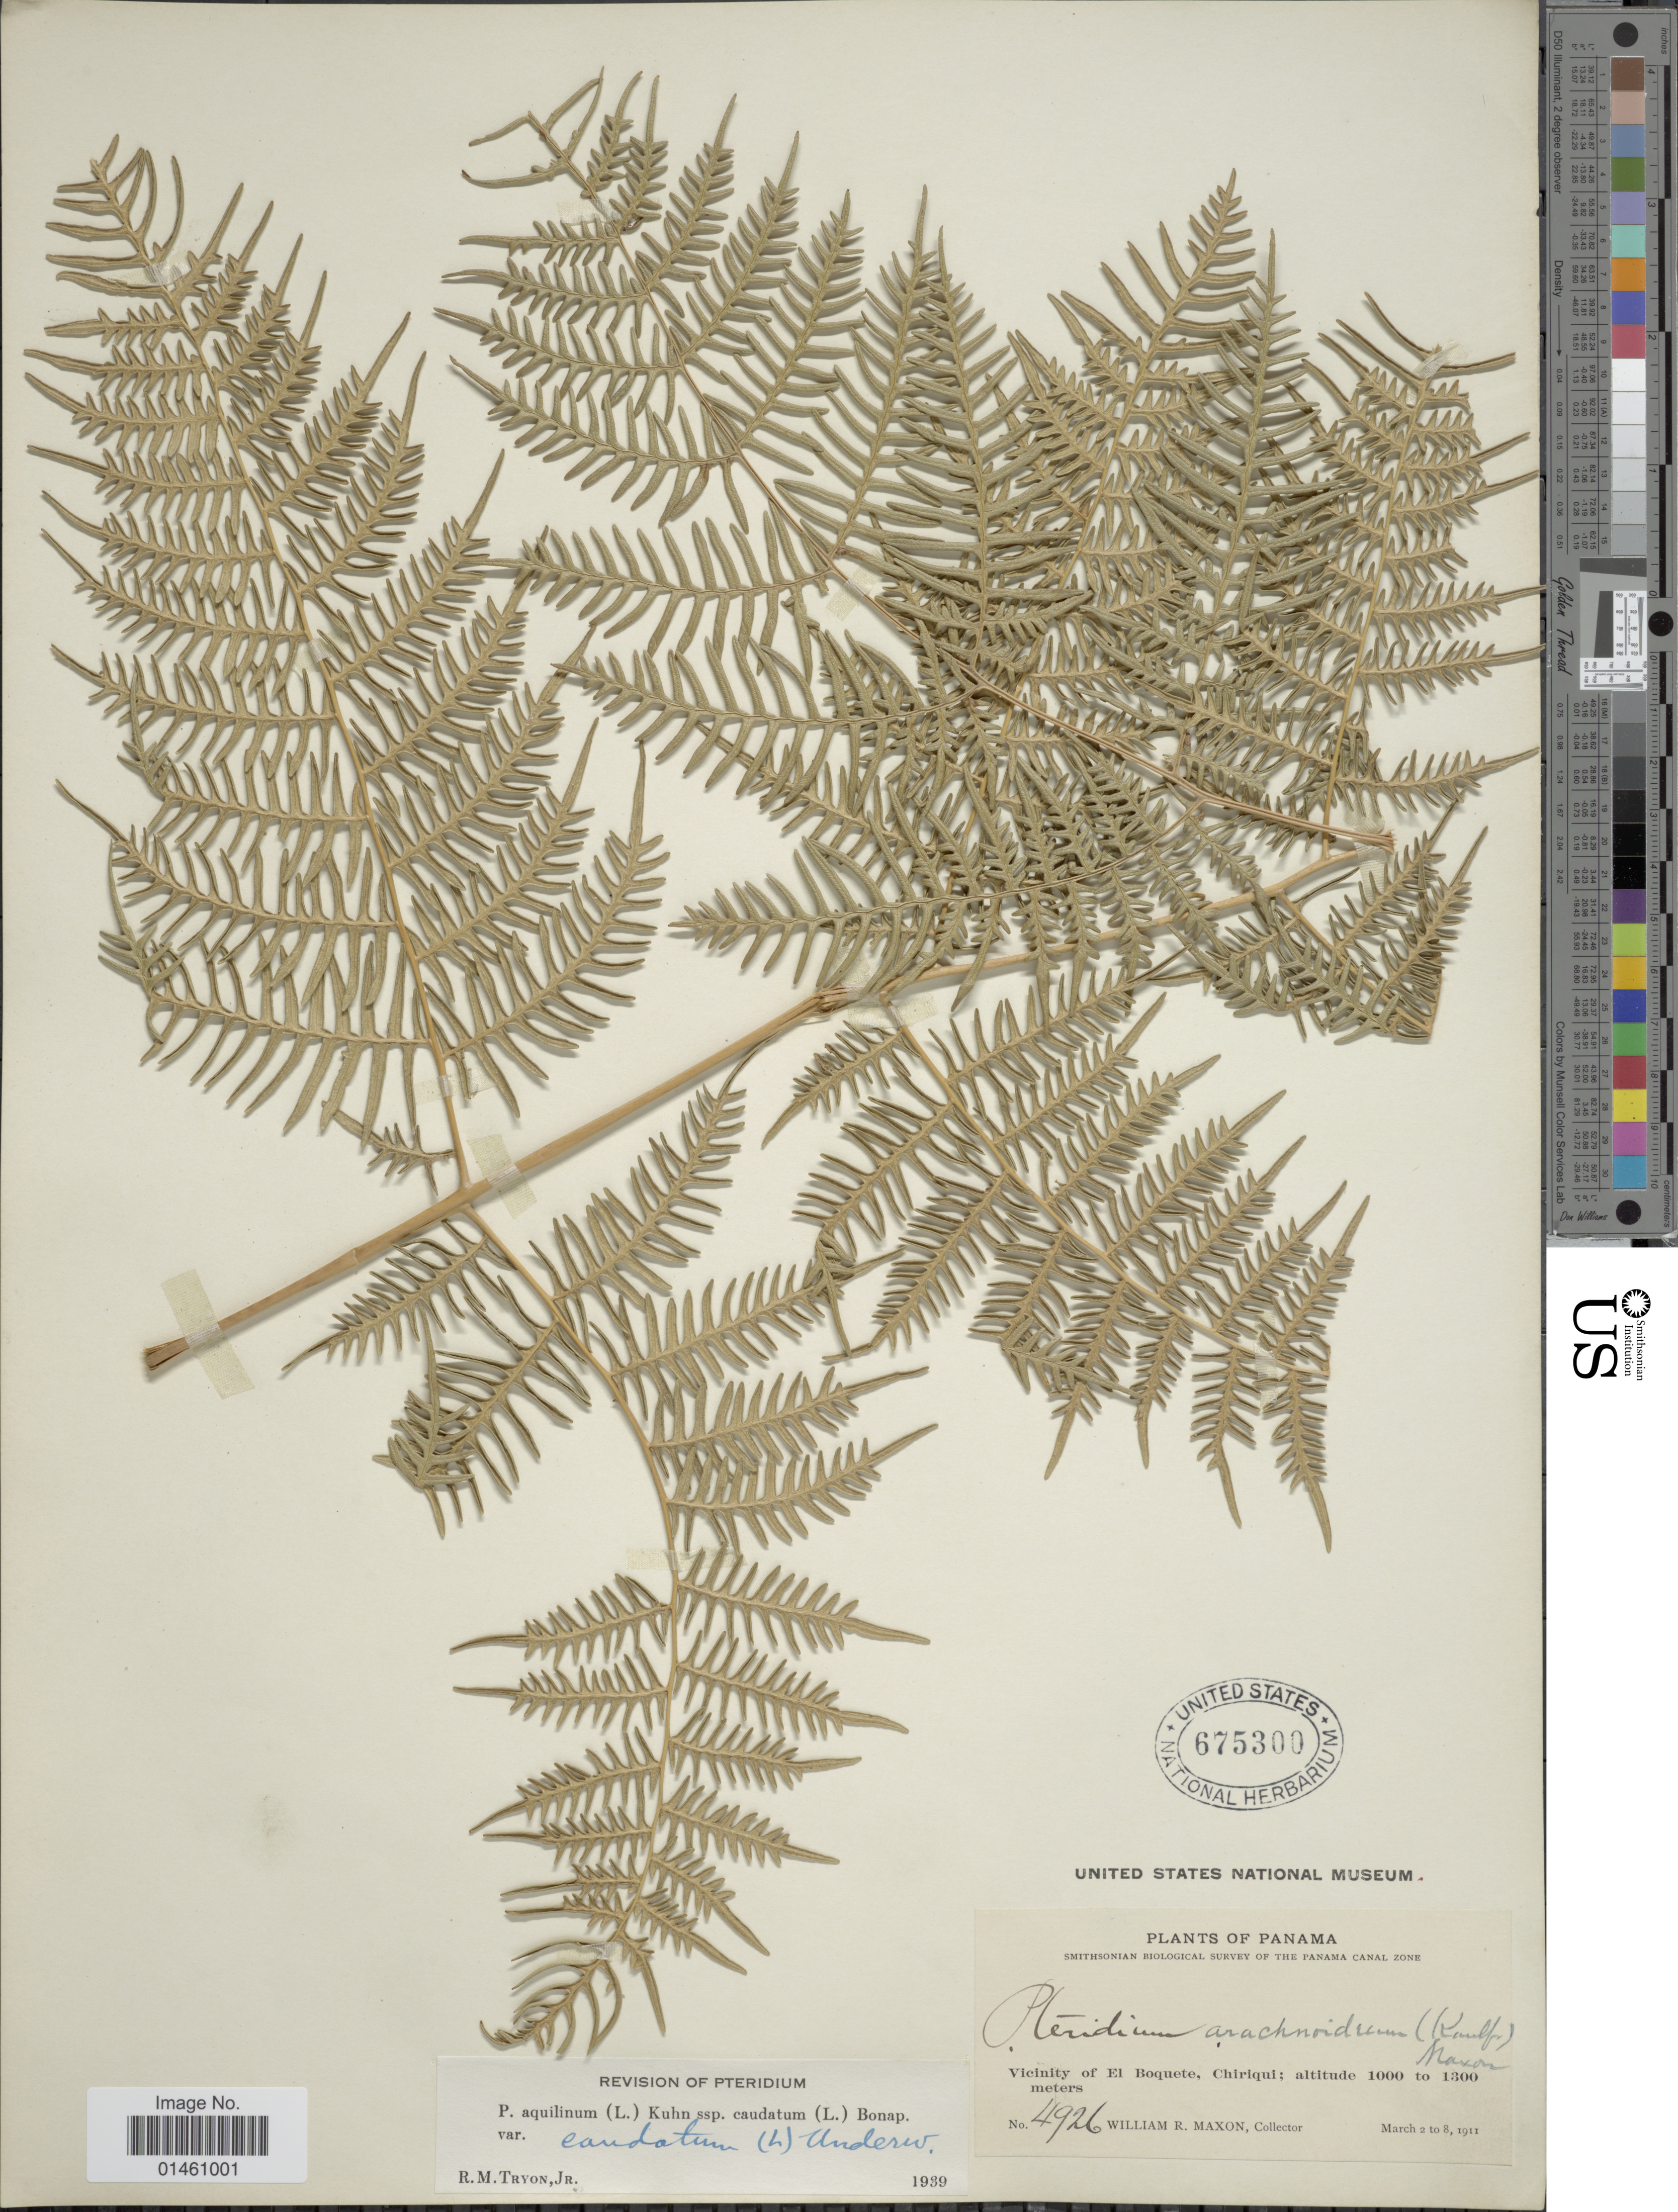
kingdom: Plantae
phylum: Tracheophyta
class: Polypodiopsida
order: Polypodiales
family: Dennstaedtiaceae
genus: Pteridium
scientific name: Pteridium caudatum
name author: (L.) Maxon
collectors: W. R. Maxon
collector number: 4926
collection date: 1911-03-02/1911-03-08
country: Panama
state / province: Chiriqui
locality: Vicinity of El Boquete.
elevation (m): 1000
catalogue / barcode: US 675300